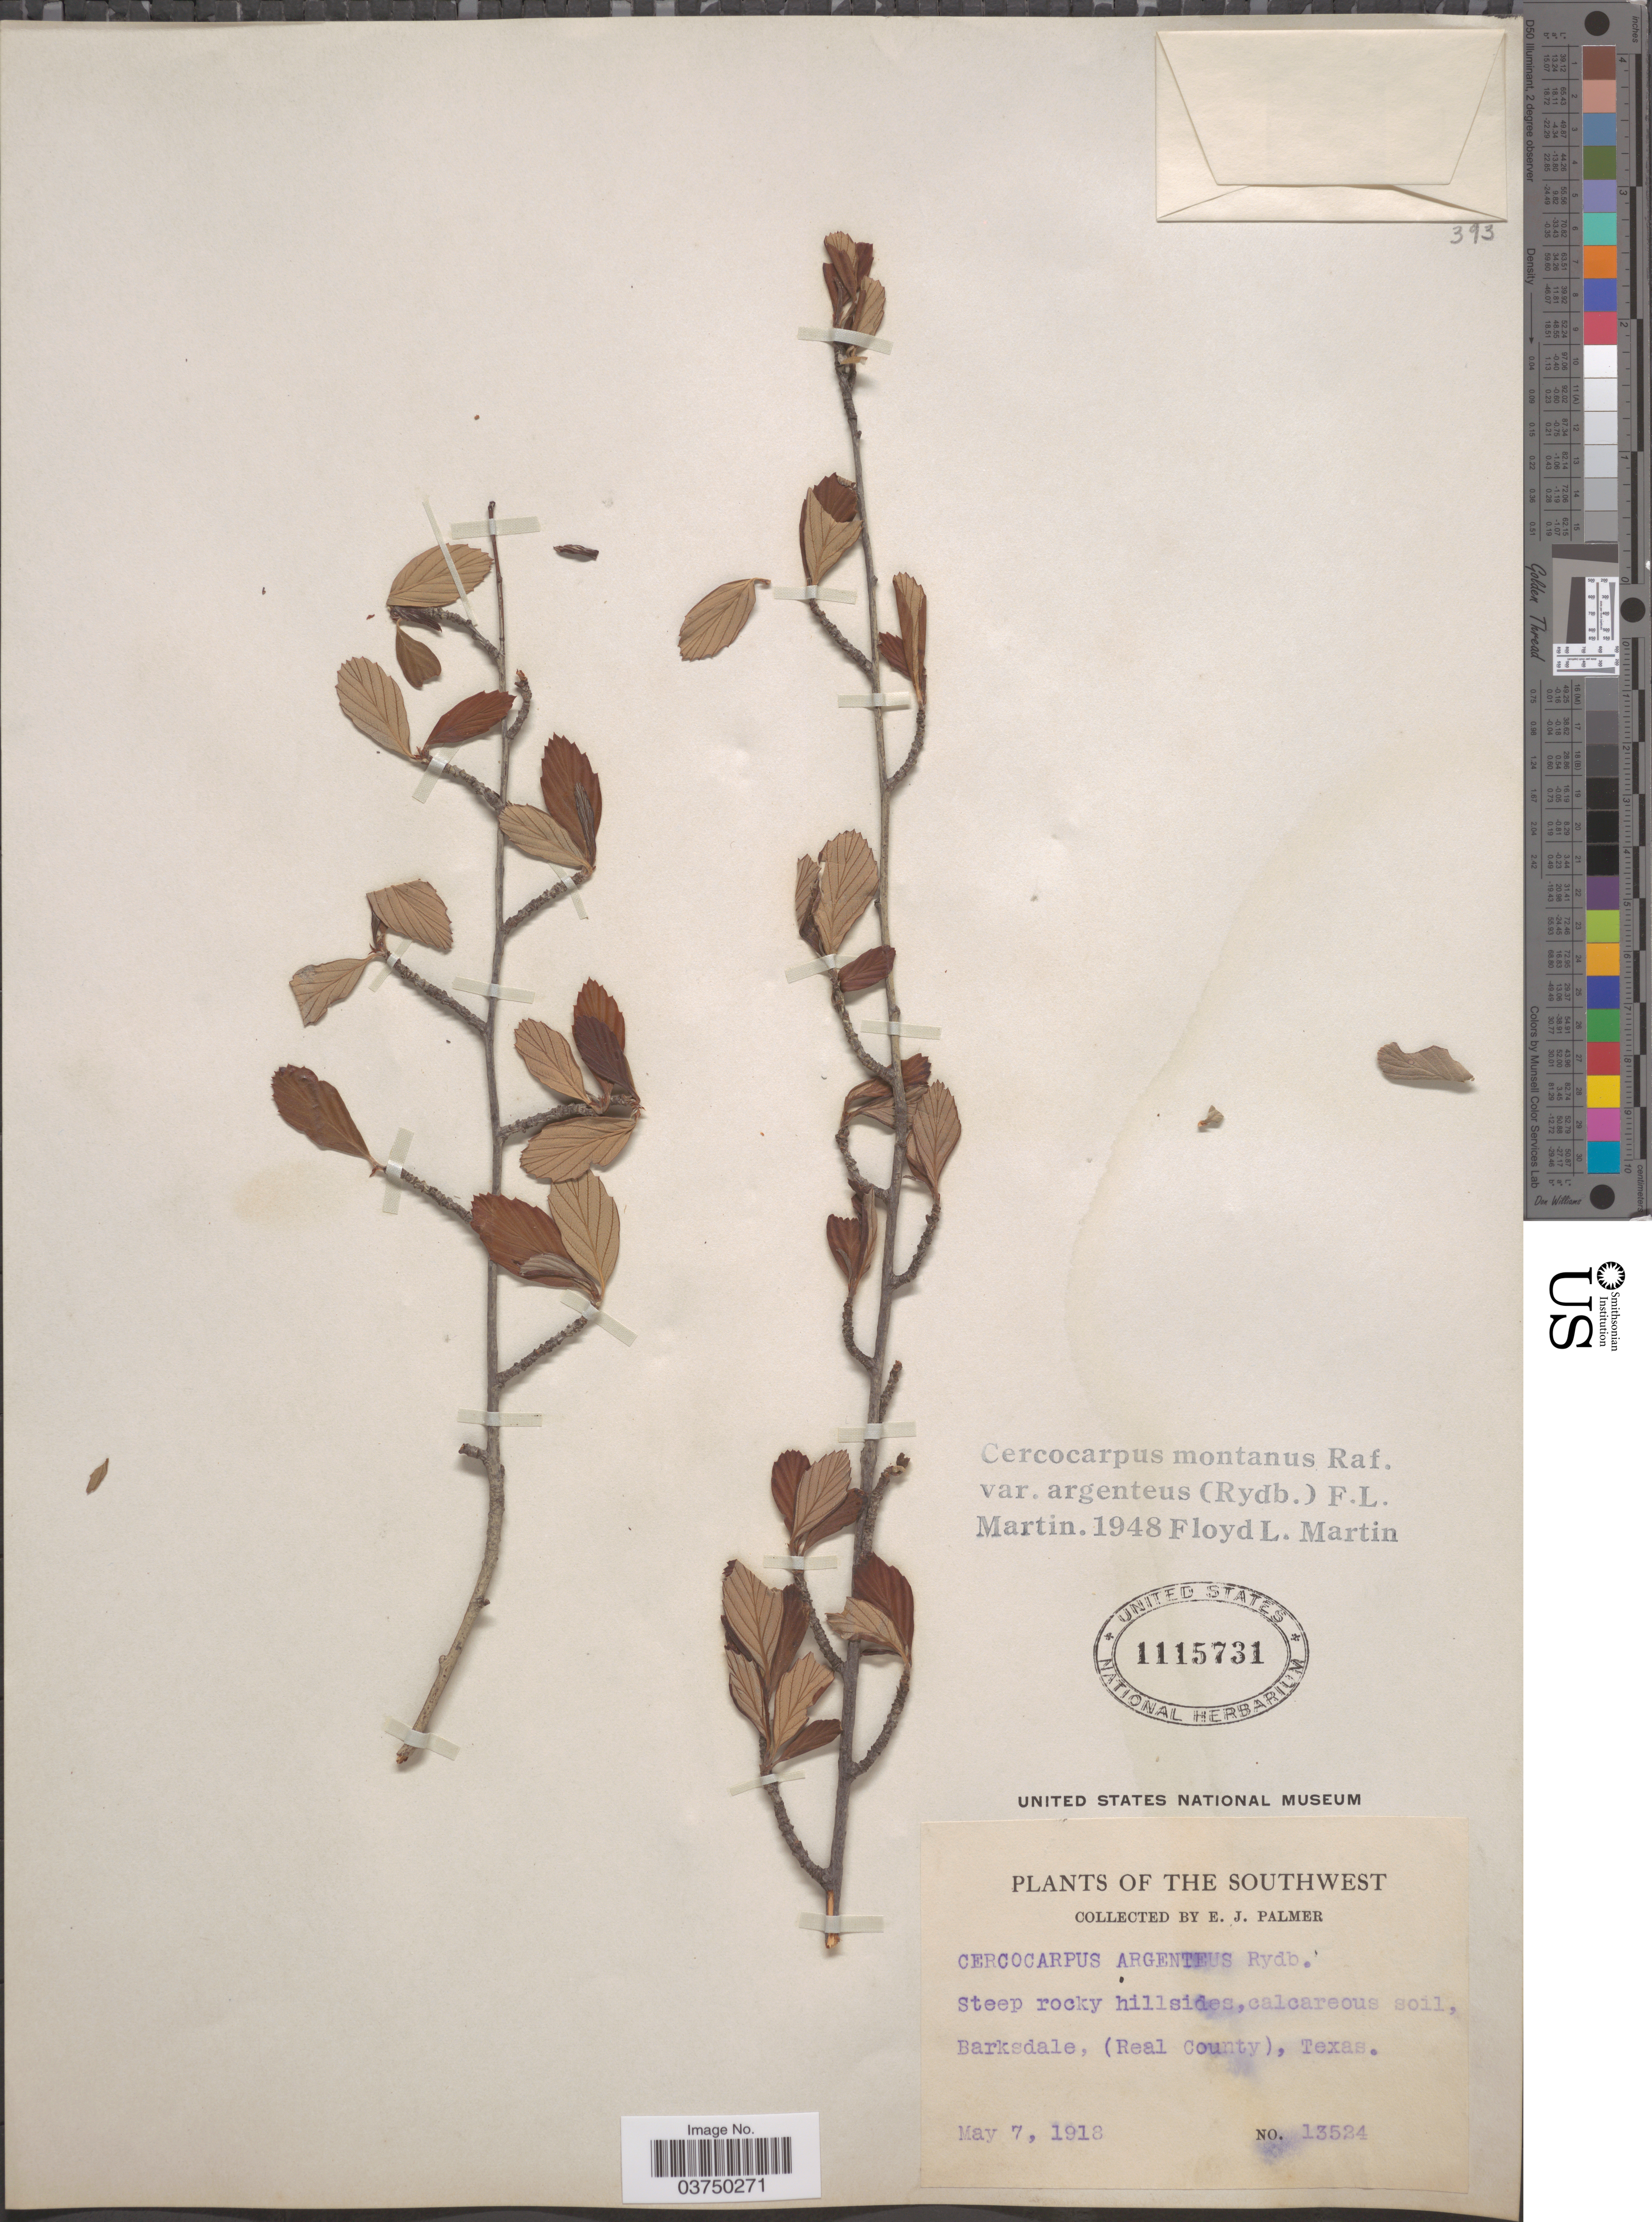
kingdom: Plantae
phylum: Tracheophyta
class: Magnoliopsida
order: Rosales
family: Rosaceae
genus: Cercocarpus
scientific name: Cercocarpus montanus var. glaber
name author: (S. Watson) F.L. Martin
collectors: E. J. Palmer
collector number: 13524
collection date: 1918-05-07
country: United States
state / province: Texas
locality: Southwest. Barksdale, (Real County).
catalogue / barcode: US 1115731